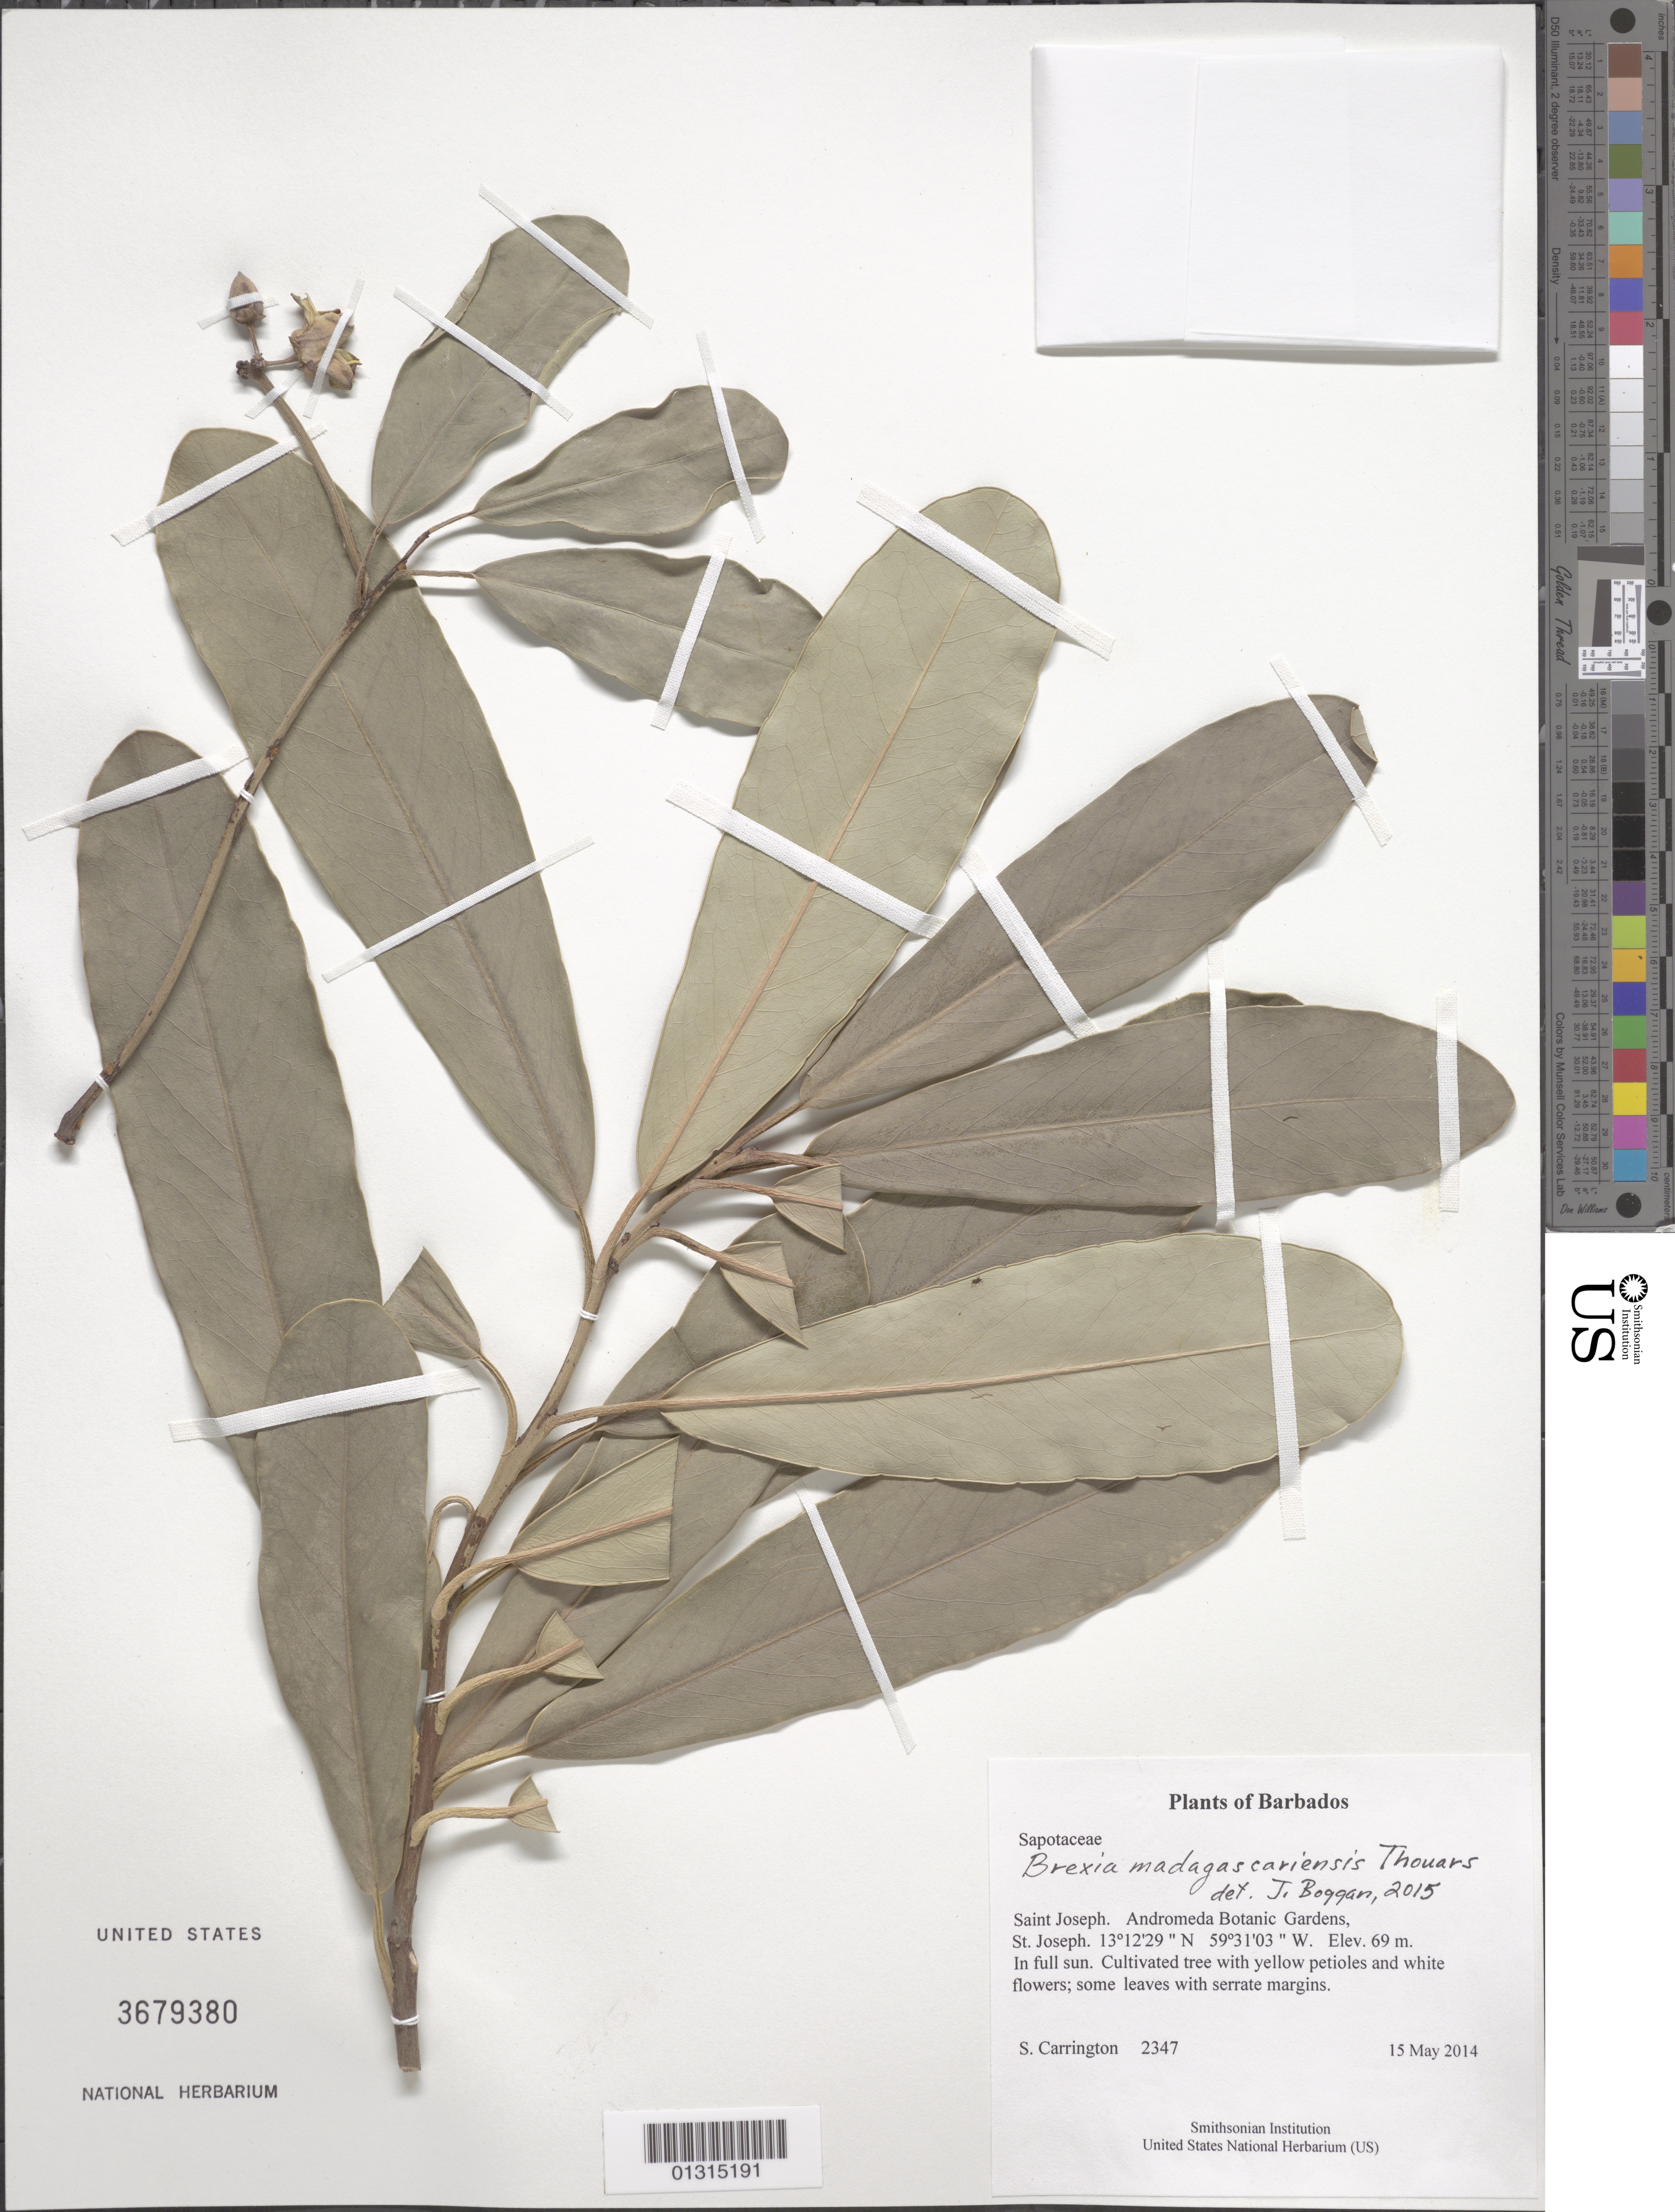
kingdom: Plantae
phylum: Tracheophyta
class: Magnoliopsida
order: Celastrales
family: Celastraceae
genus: Brexia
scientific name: Brexia madagascariensis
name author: (Lam.) Ker Gawl.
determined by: Boggan, J. K., (US), NMNH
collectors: C. M. S. Carrington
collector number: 2347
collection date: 2014-05-15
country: Barbados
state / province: Saint Joseph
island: Barbados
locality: Andromeda Botanic Gardens, St Joseph.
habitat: In full sun.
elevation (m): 69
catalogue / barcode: US 3679380